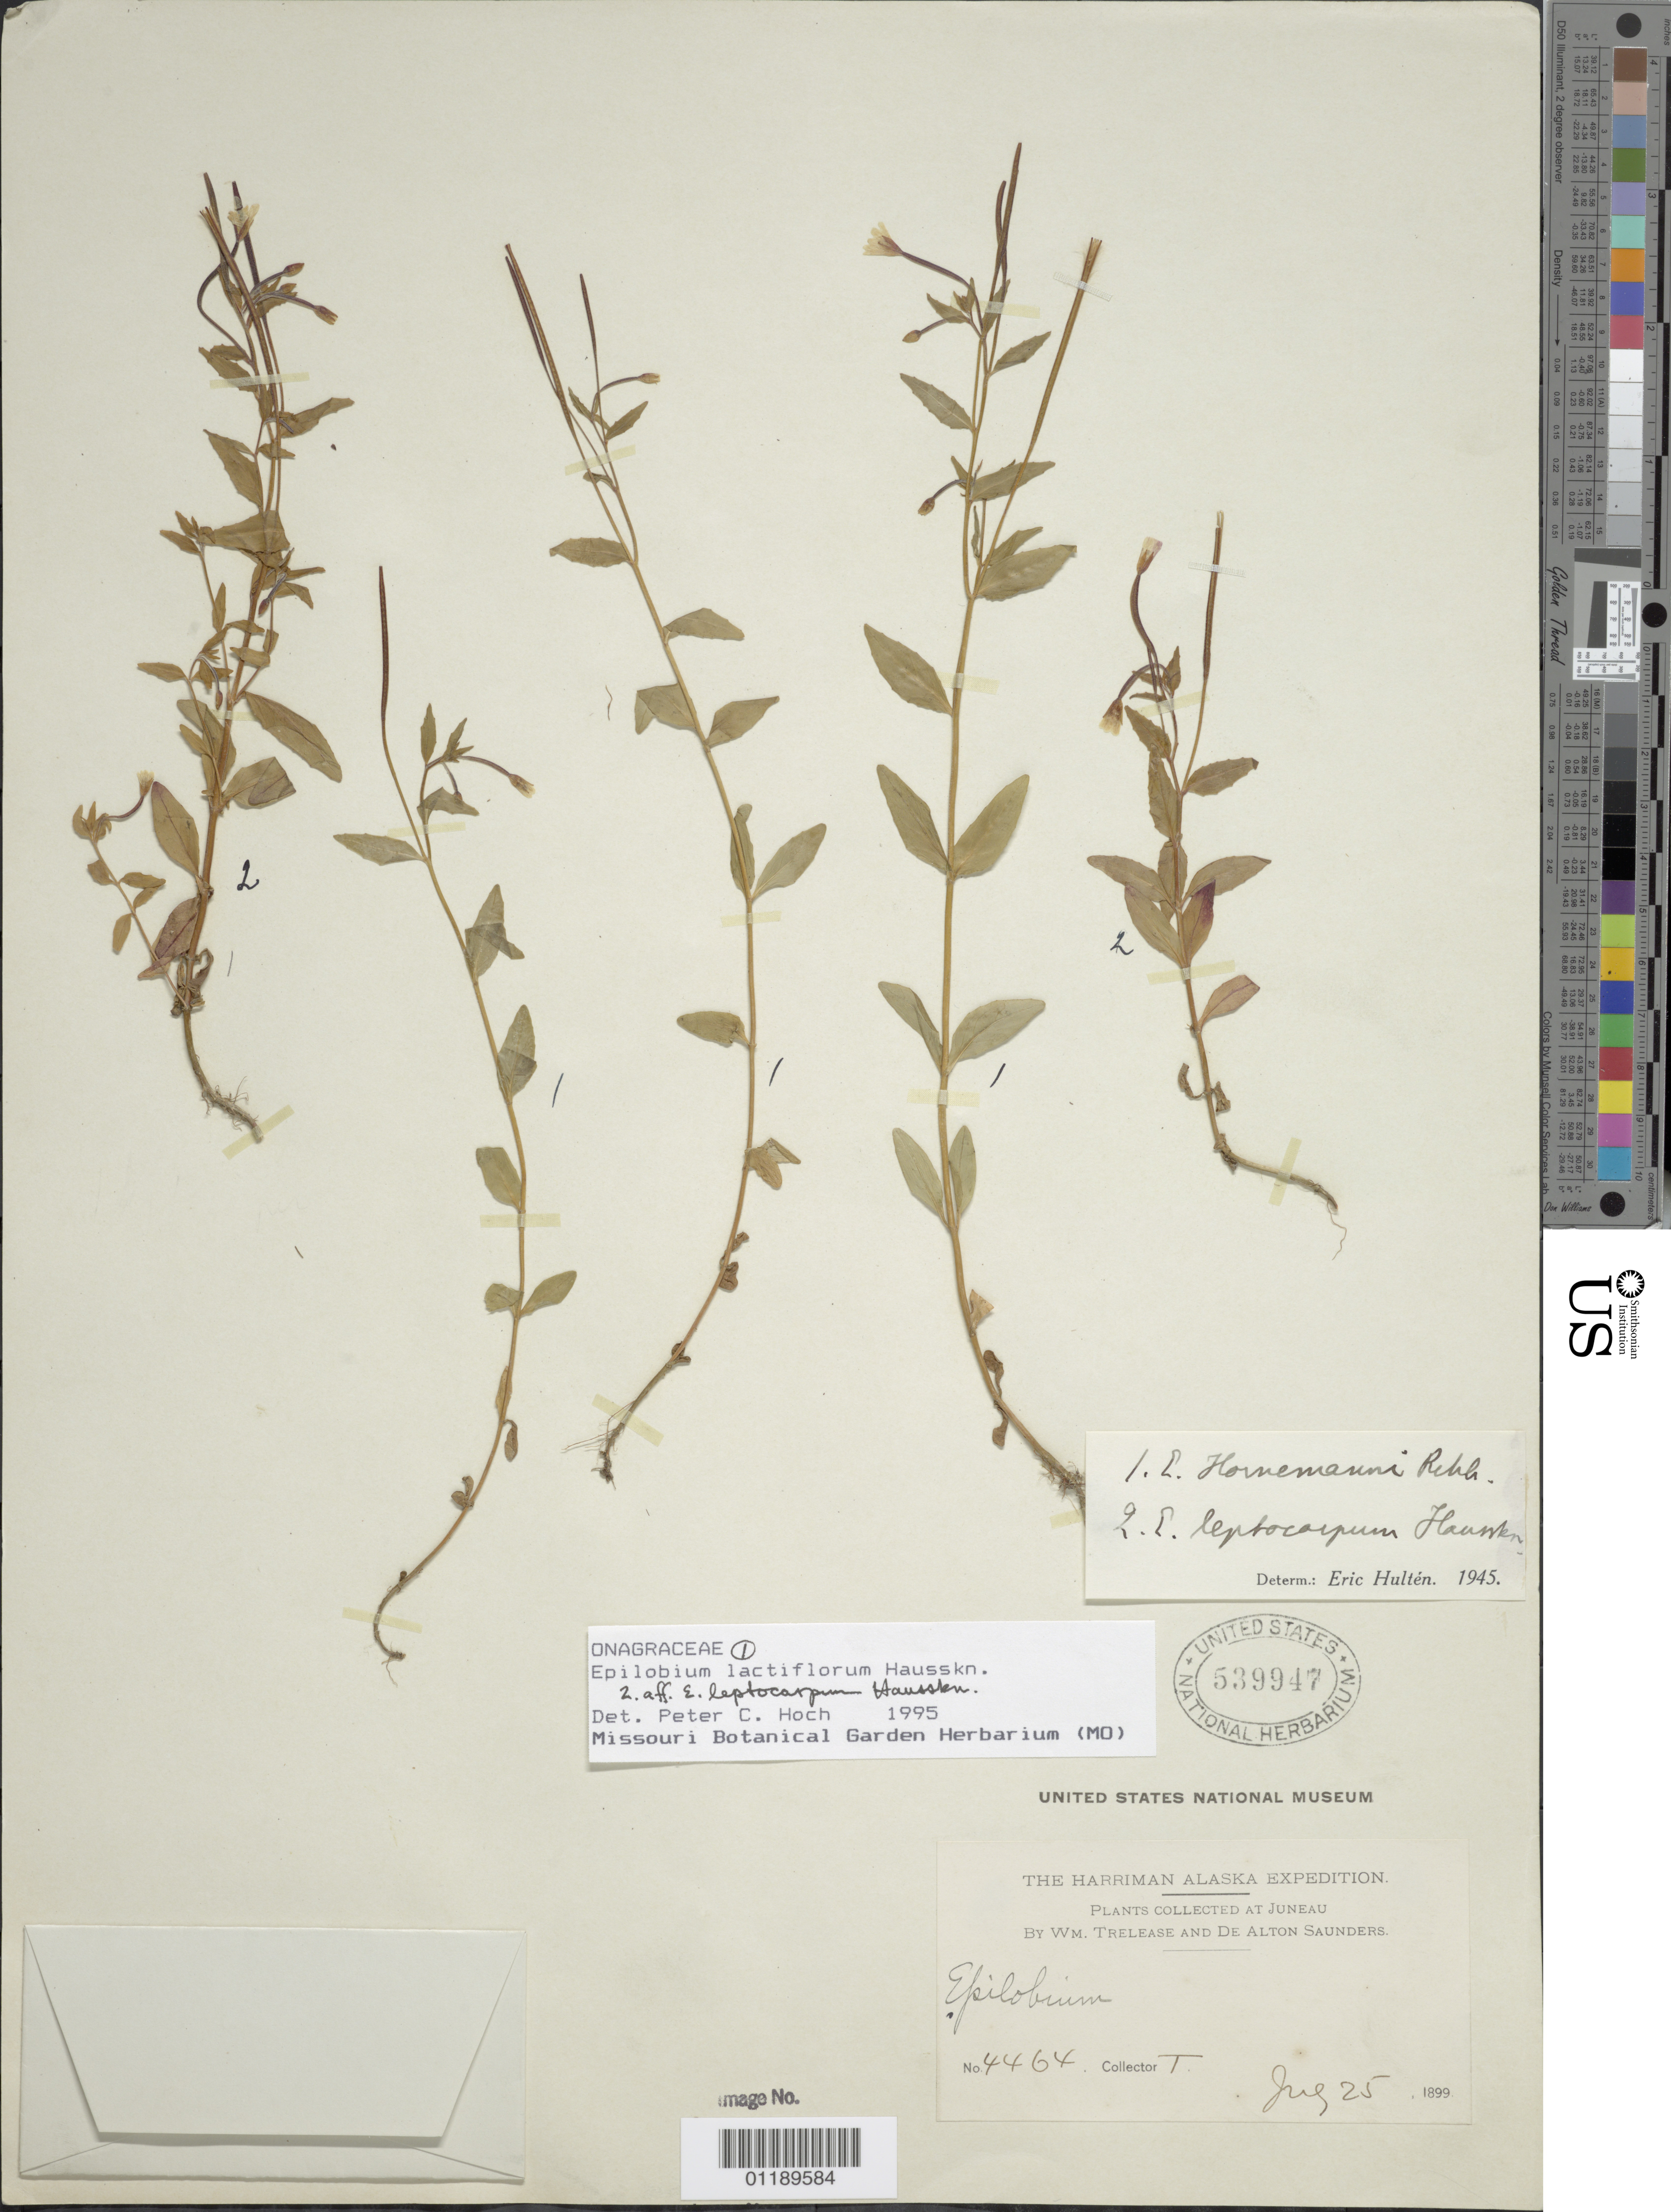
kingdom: Plantae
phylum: Tracheophyta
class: Magnoliopsida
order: Myrtales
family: Onagraceae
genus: Epilobium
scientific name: Epilobium lactiflorum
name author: Hausskn.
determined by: Hoch, P. C.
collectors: W. Trelease & D. A. Saunders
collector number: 4464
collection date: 1899-07-25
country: United States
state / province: Alaska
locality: Juneau.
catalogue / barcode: US 539947